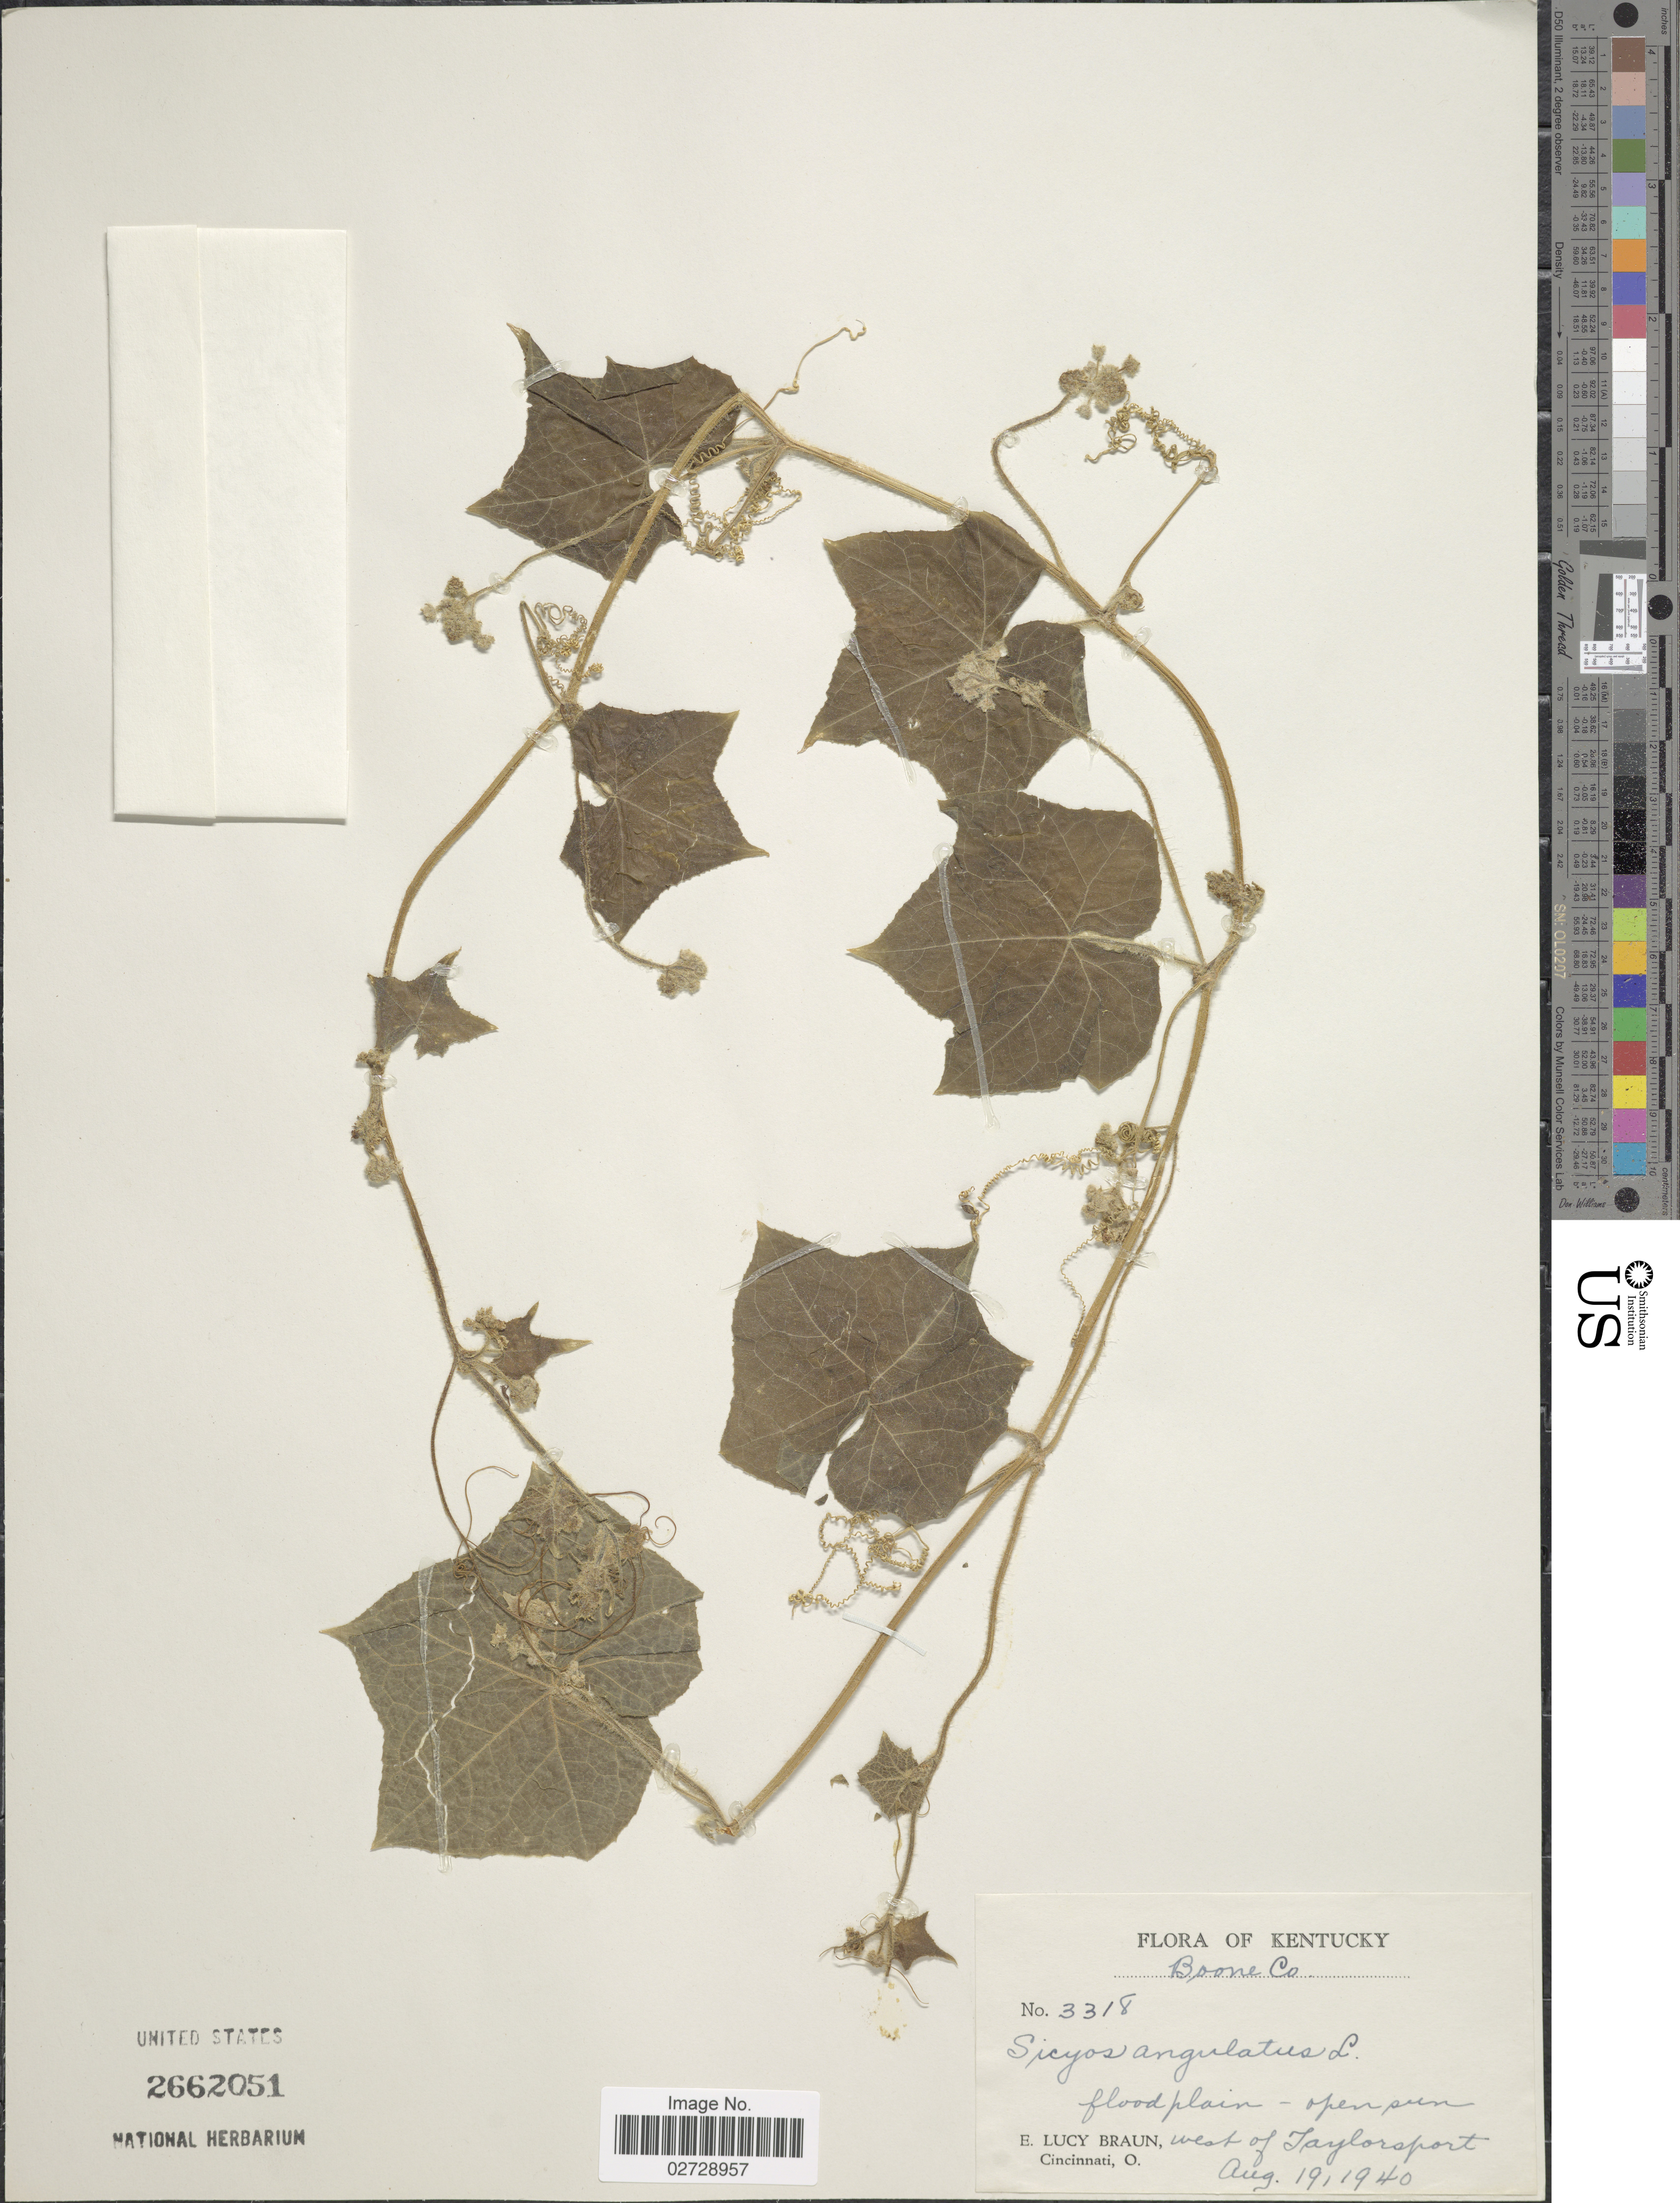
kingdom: Plantae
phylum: Tracheophyta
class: Magnoliopsida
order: Cucurbitales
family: Cucurbitaceae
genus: Sicyos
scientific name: Sicyos angulatus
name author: L.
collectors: E. L. Braun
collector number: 3318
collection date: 1940-08-19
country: United States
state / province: Kentucky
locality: Boone Co, flood plain - open sun west of Taylorsport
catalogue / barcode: US 2662051